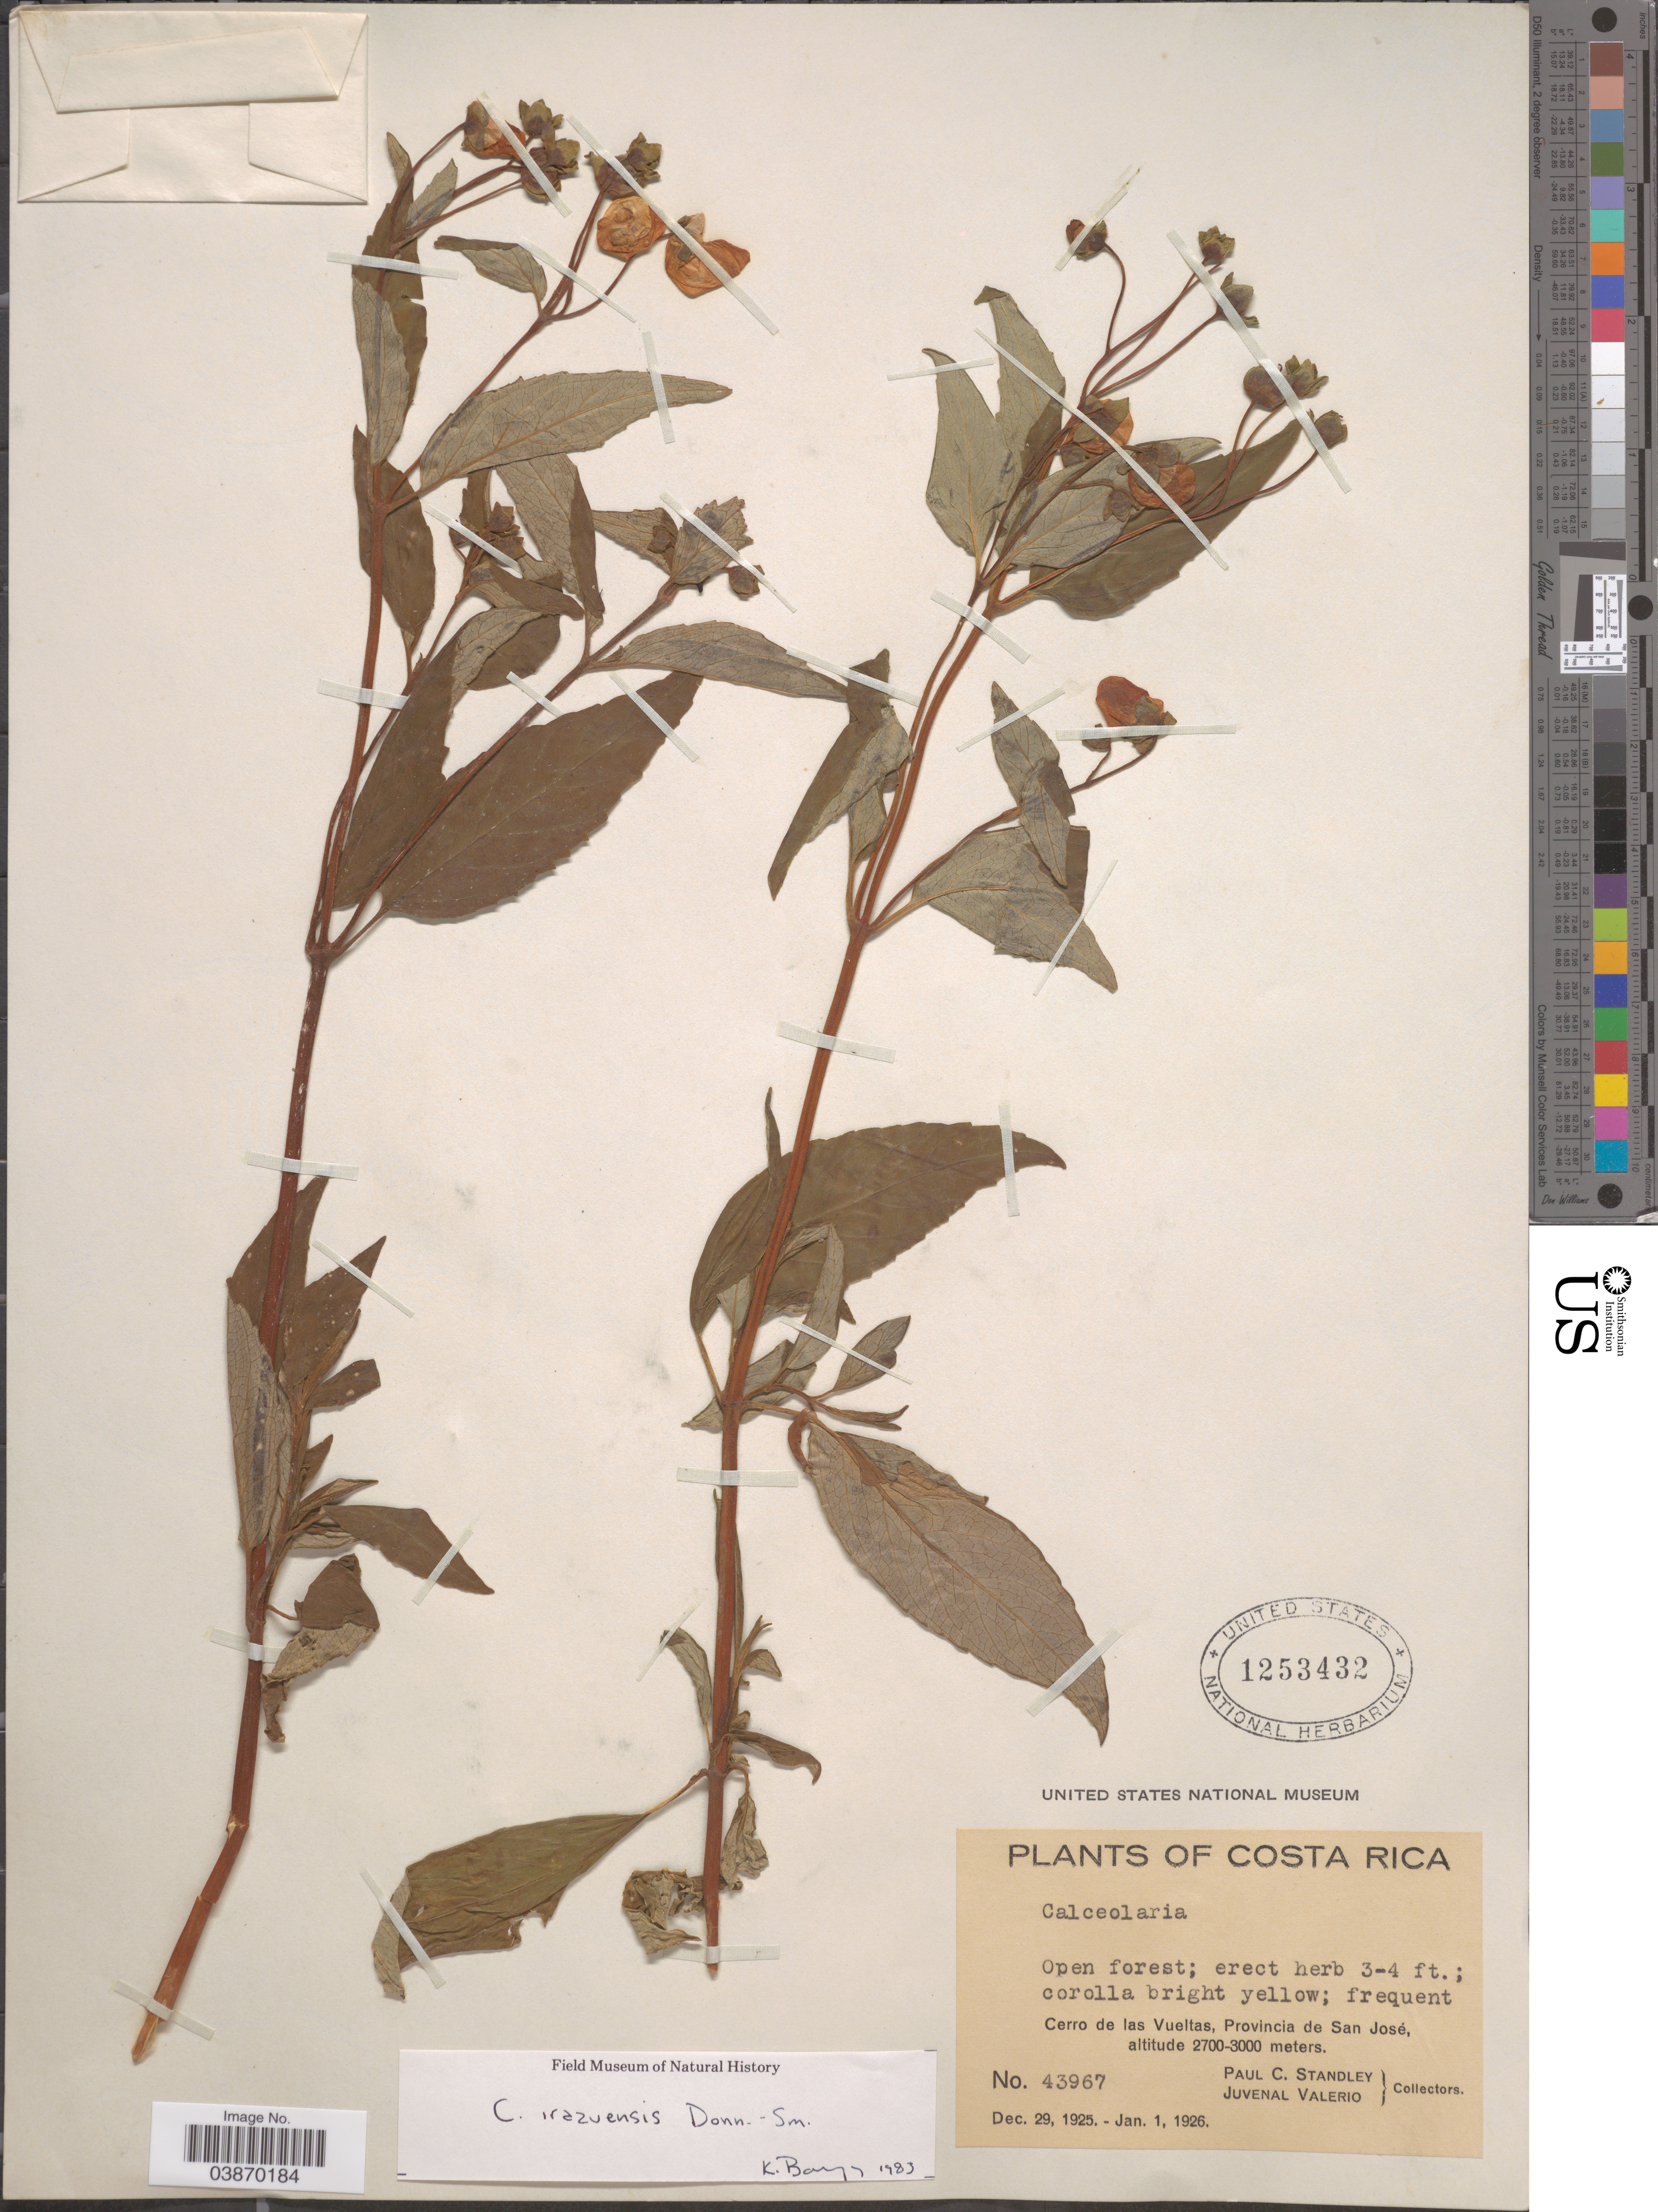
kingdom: Plantae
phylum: Tracheophyta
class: Magnoliopsida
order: Lamiales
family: Calceolariaceae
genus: Calceolaria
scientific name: Calceolaria irazuensis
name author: Donn. Sm.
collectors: P. C. Standley & J. Valerio R.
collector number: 43967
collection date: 1925-12-29/1926-01-01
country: Costa Rica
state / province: San José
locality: Cerro de las Vueltas.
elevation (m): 2700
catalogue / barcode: US 1253432